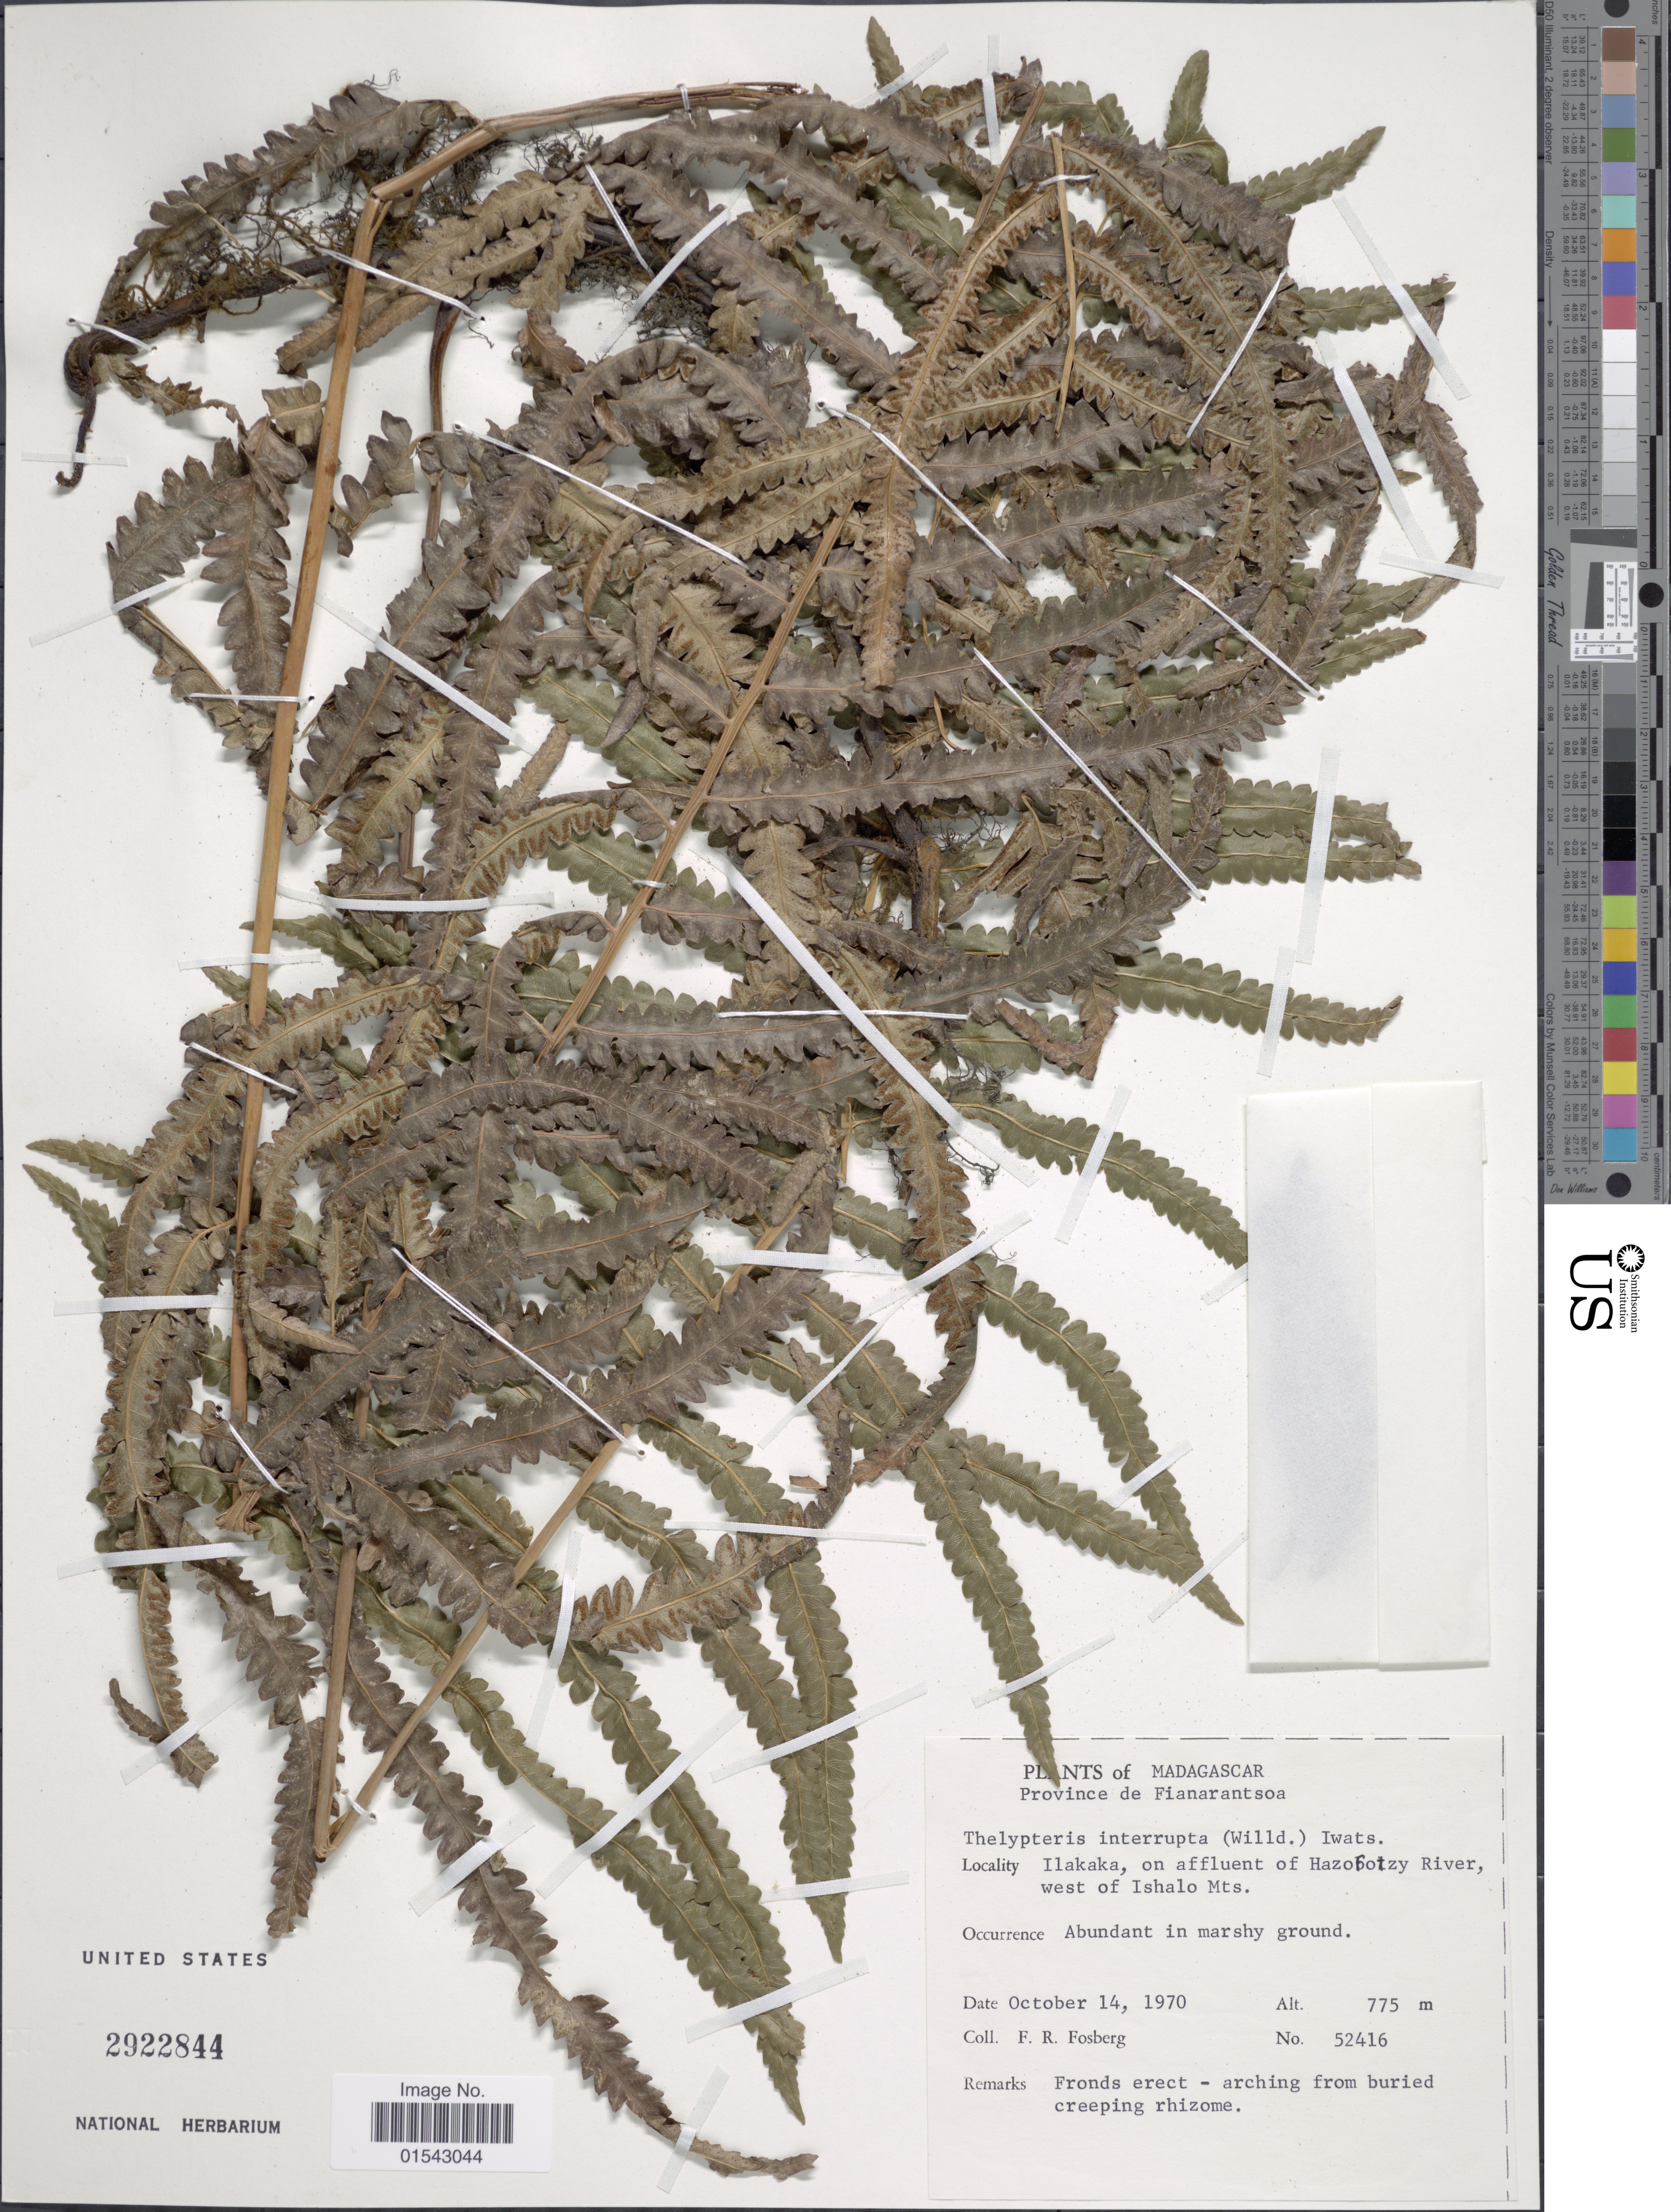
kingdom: Plantae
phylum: Tracheophyta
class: Polypodiopsida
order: Polypodiales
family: Thelypteridaceae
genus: Cyclosorus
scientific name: Cyclosorus interruptus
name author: (Willd.) H. Itô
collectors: F. R. Fosberg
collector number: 52416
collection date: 1970-10-14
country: Madagascar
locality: Madagascar, Ilakaka, on affluent of Hazobotzy River, west of Ishalo Mts.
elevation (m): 775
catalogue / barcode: US 2922844